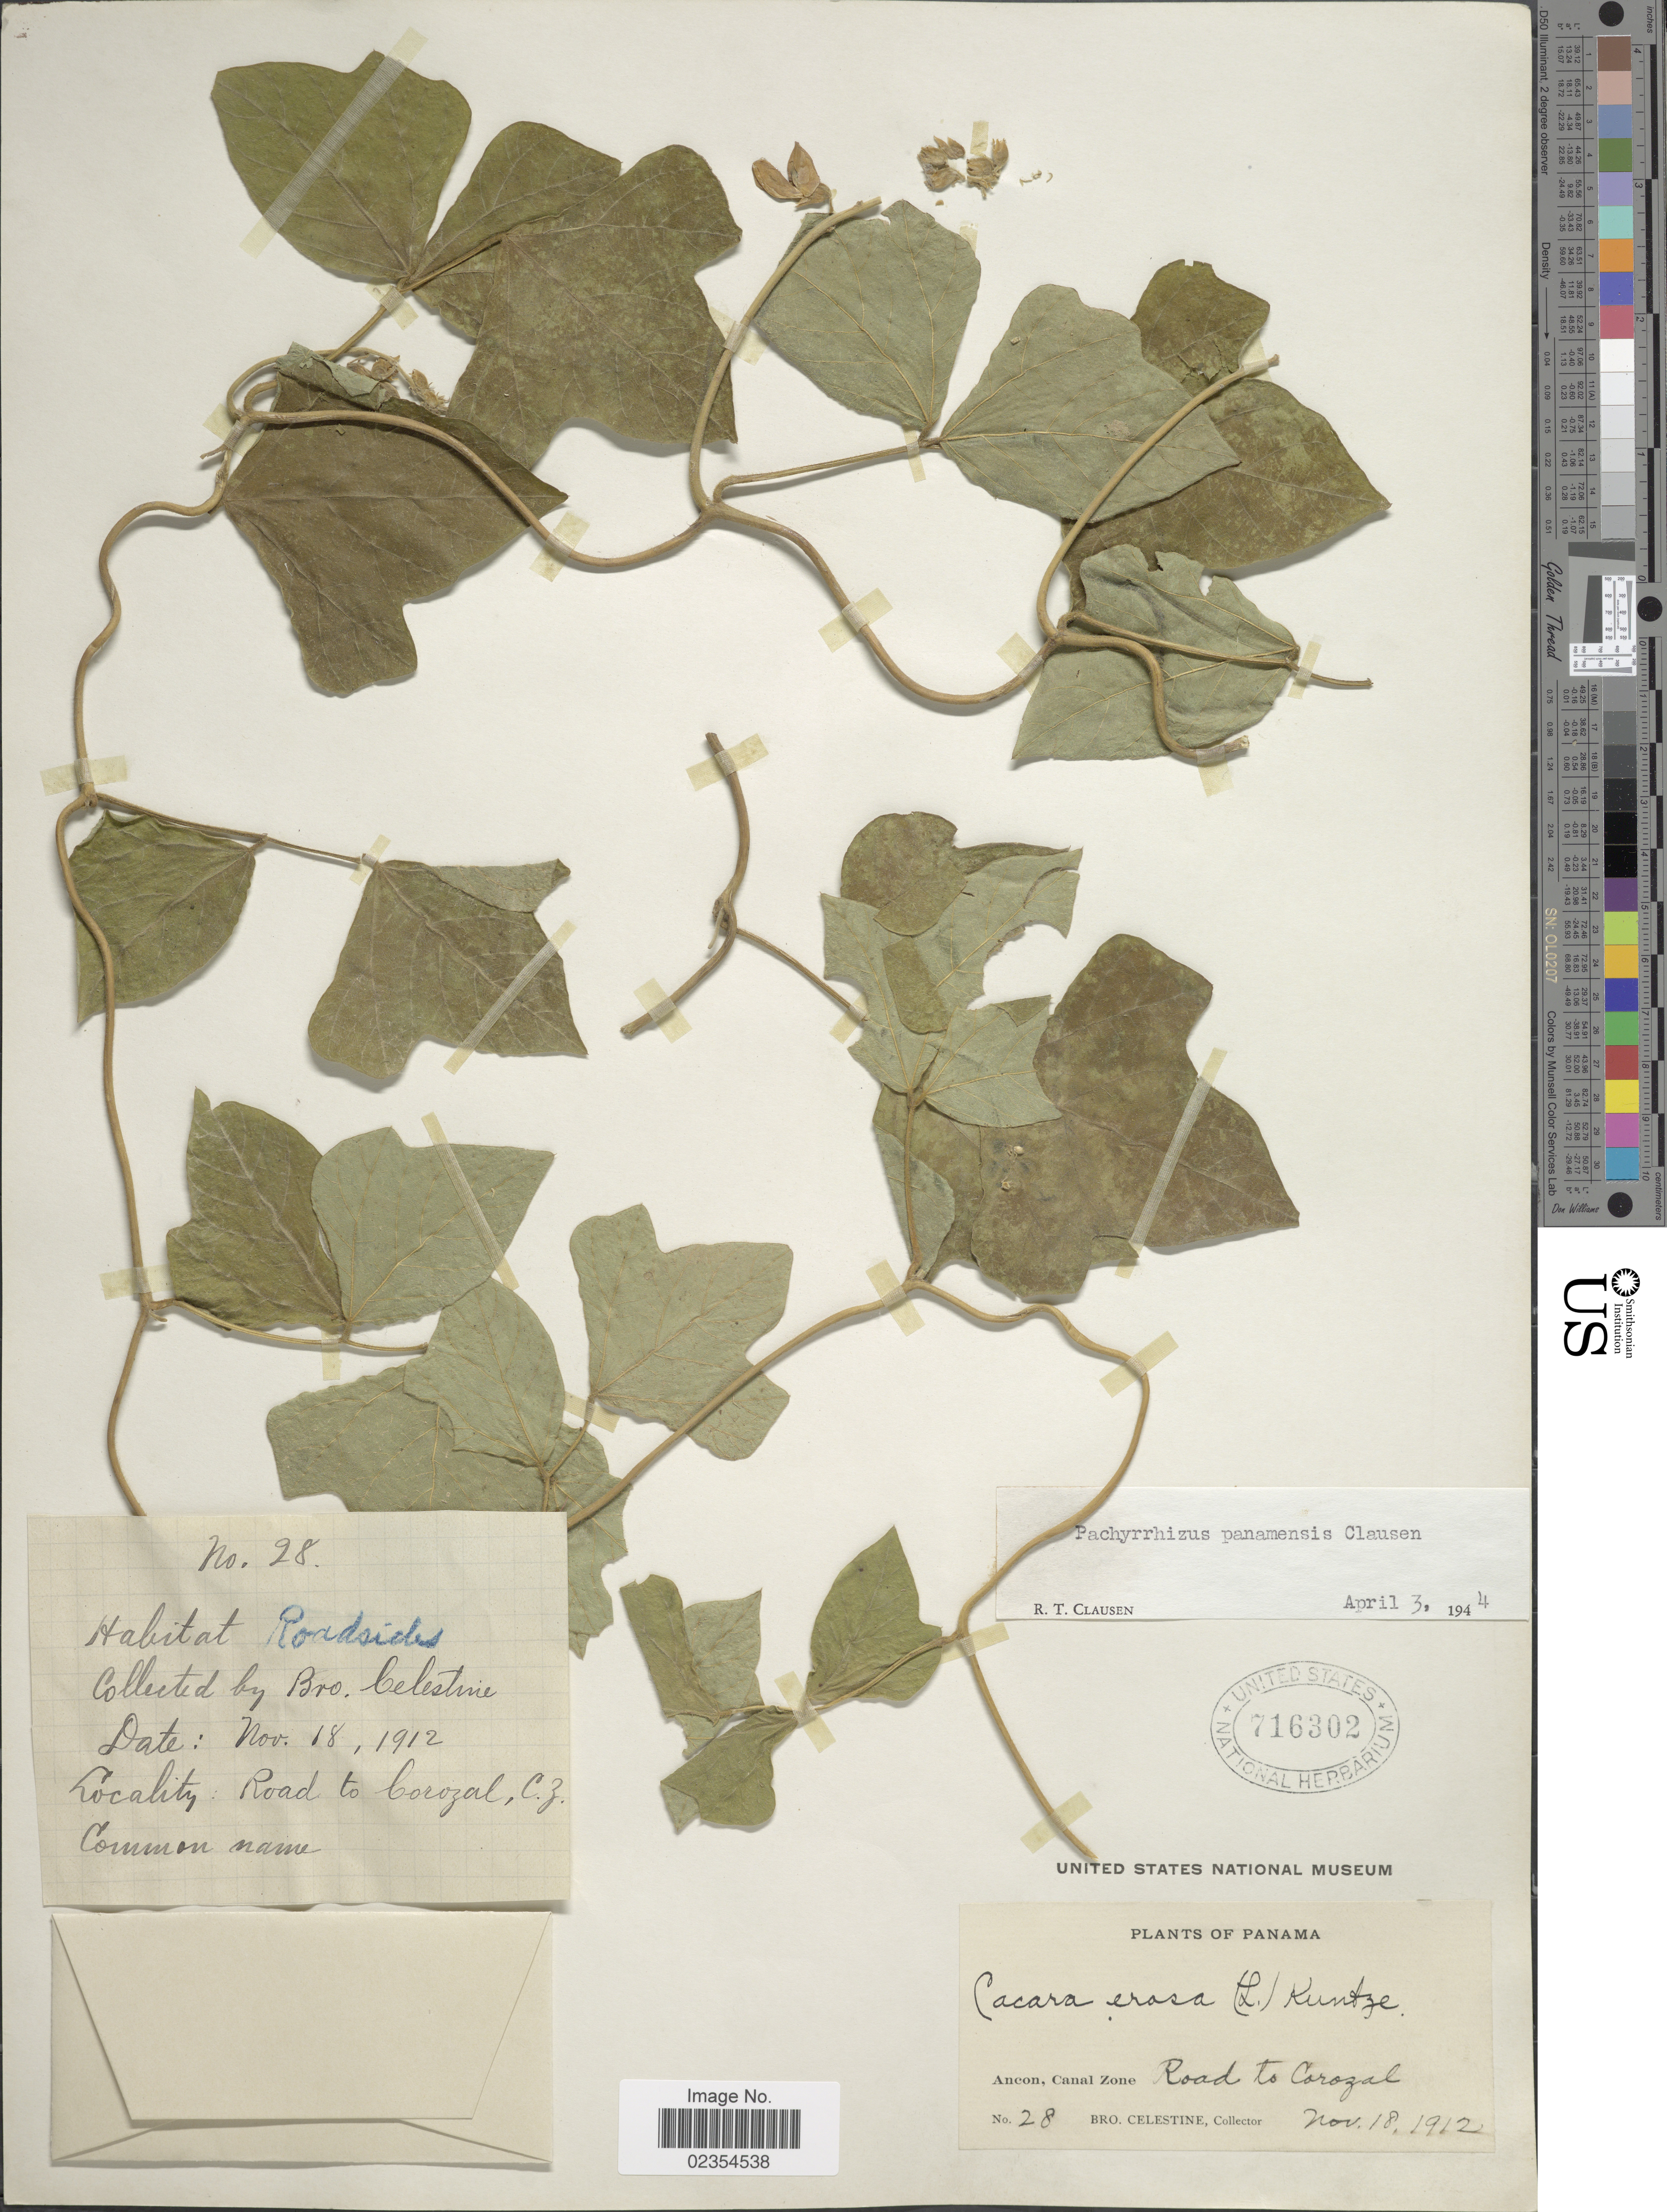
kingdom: Plantae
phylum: Tracheophyta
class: Magnoliopsida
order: Fabales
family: Fabaceae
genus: Pachyrhizus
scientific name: Pachyrhizus panamensis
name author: R.T. Clausen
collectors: B. Celestine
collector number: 28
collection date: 1912-11-18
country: Panama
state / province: Colón / Panamá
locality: Ancon, Canal Zone, Road to Corozal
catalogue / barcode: US 716302